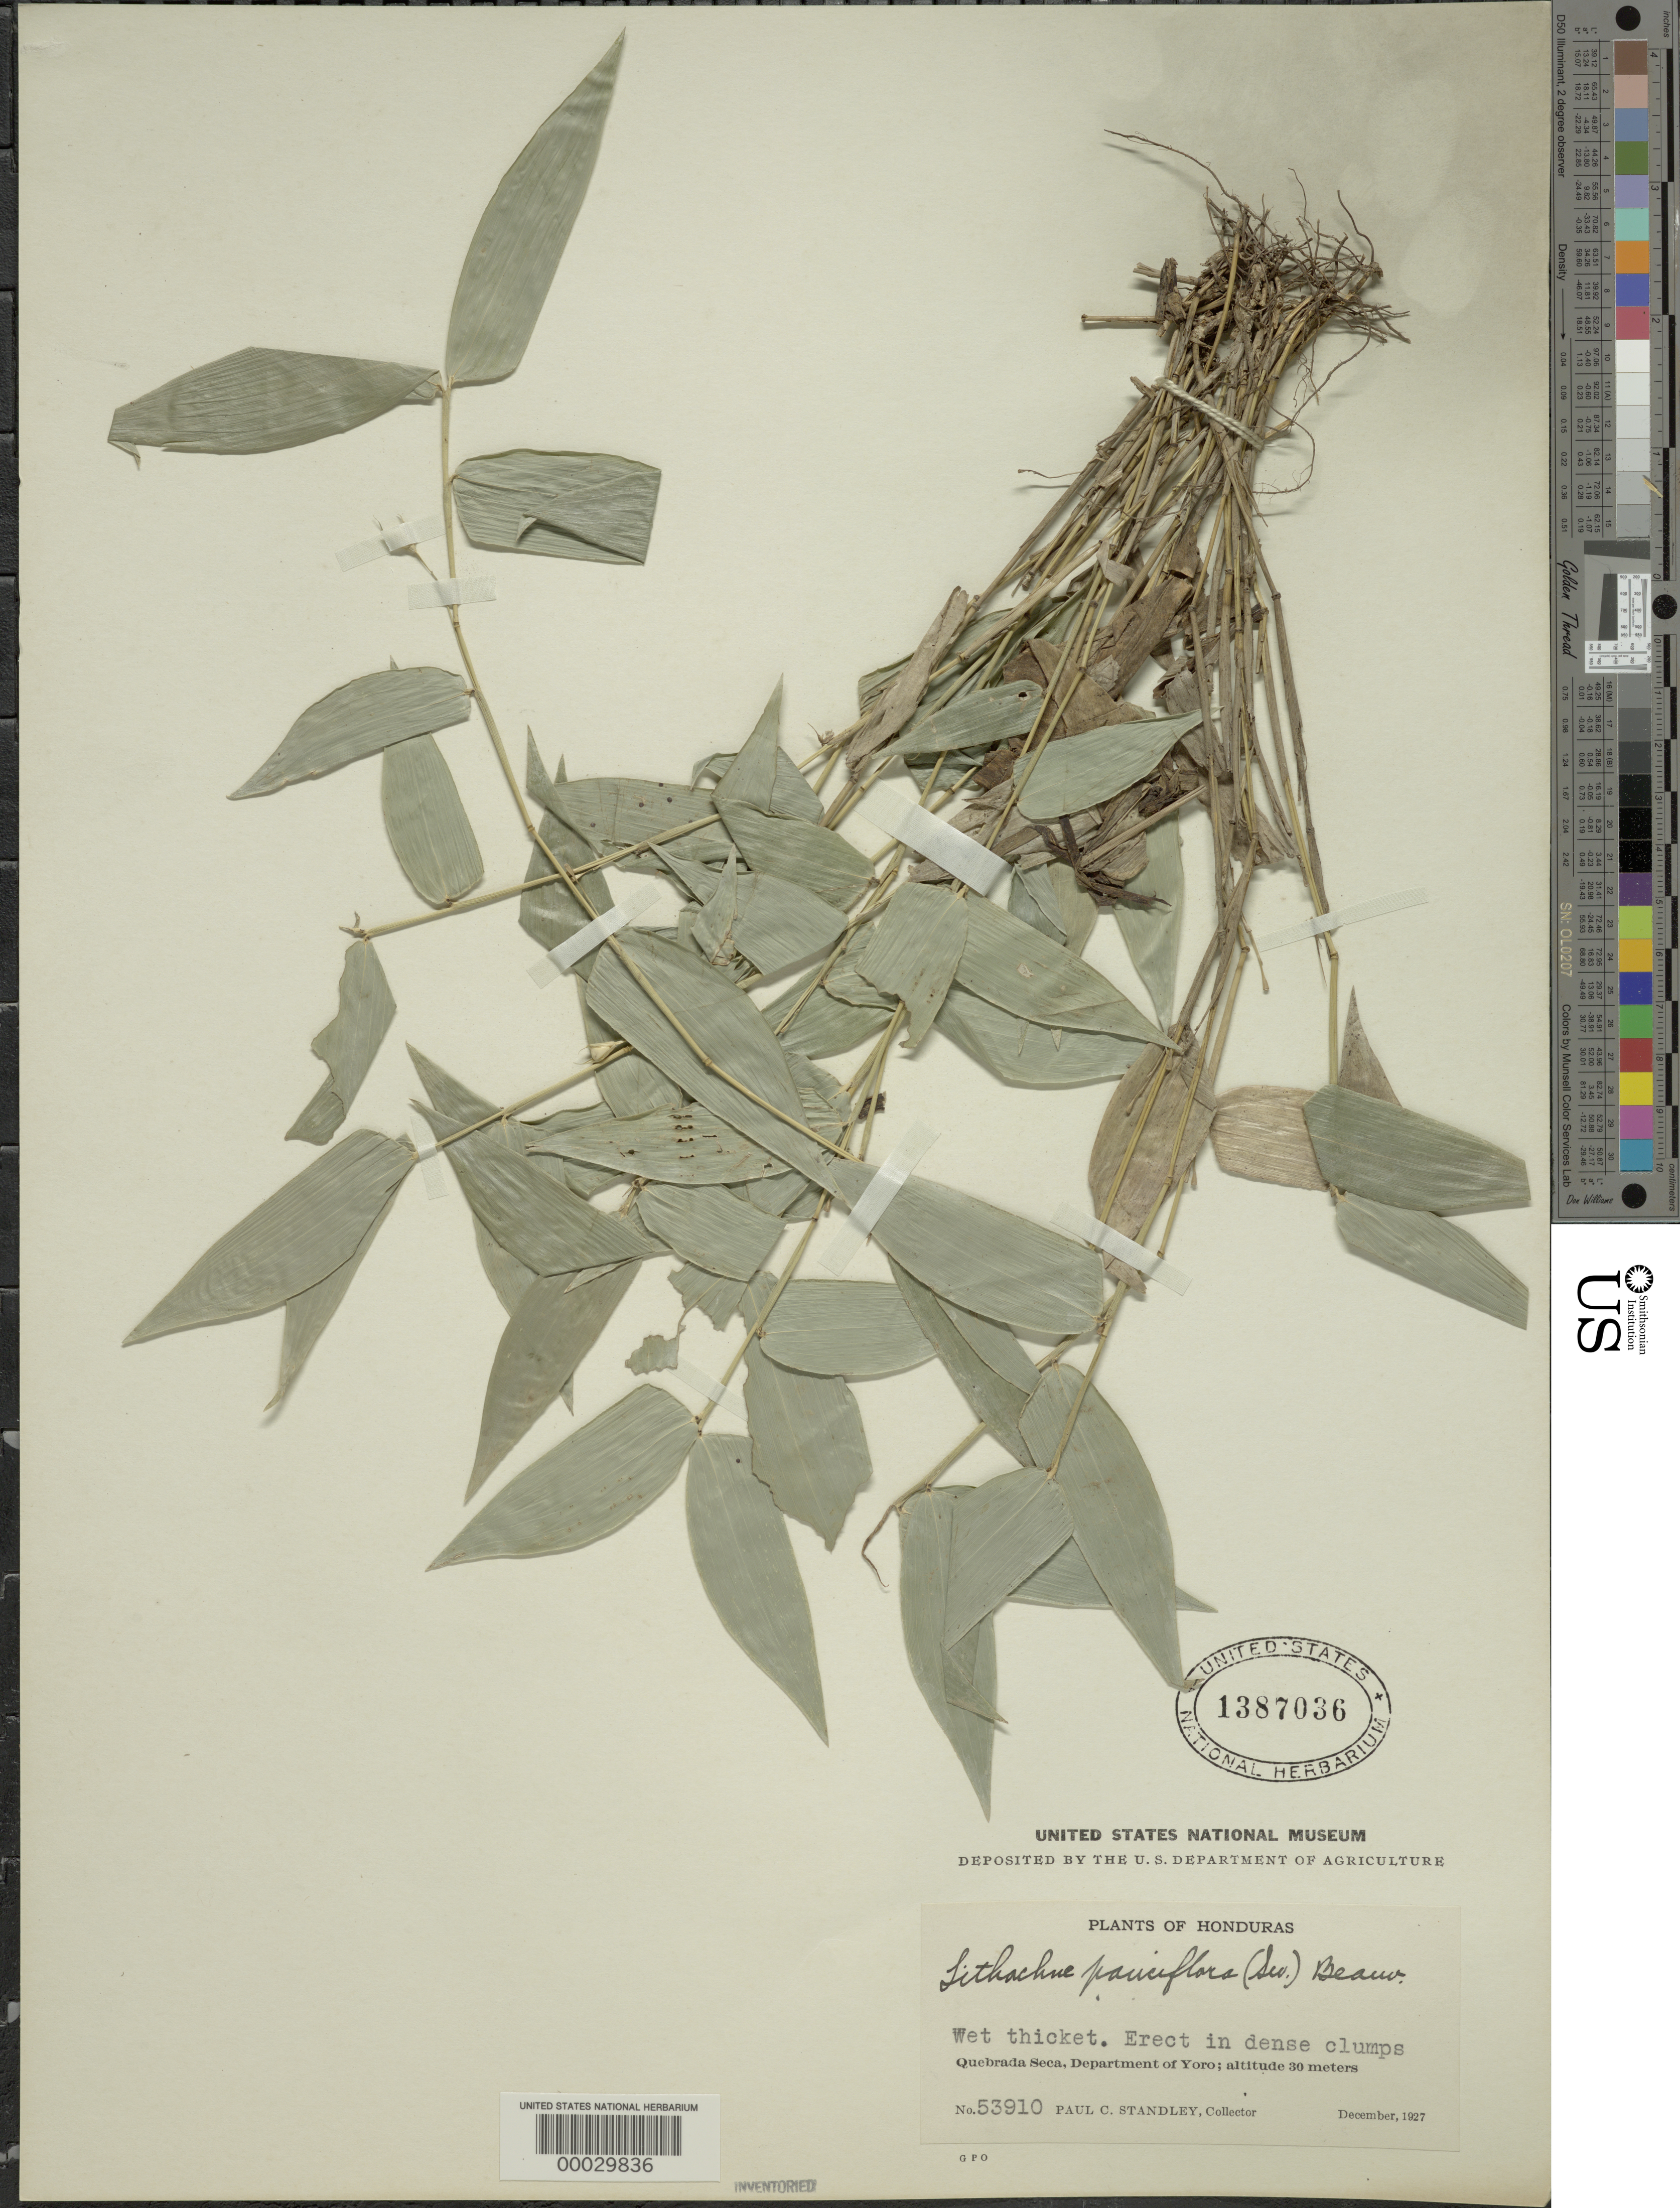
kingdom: Plantae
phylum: Tracheophyta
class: Liliopsida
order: Poales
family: Poaceae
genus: Lithachne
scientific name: Lithachne pauciflora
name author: (Sw.) P. Beauv.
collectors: P. C. Standley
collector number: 53910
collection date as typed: Dec 1927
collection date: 1927-12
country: Honduras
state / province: Yoro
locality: Quebrada Seca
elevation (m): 30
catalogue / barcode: US 1387036